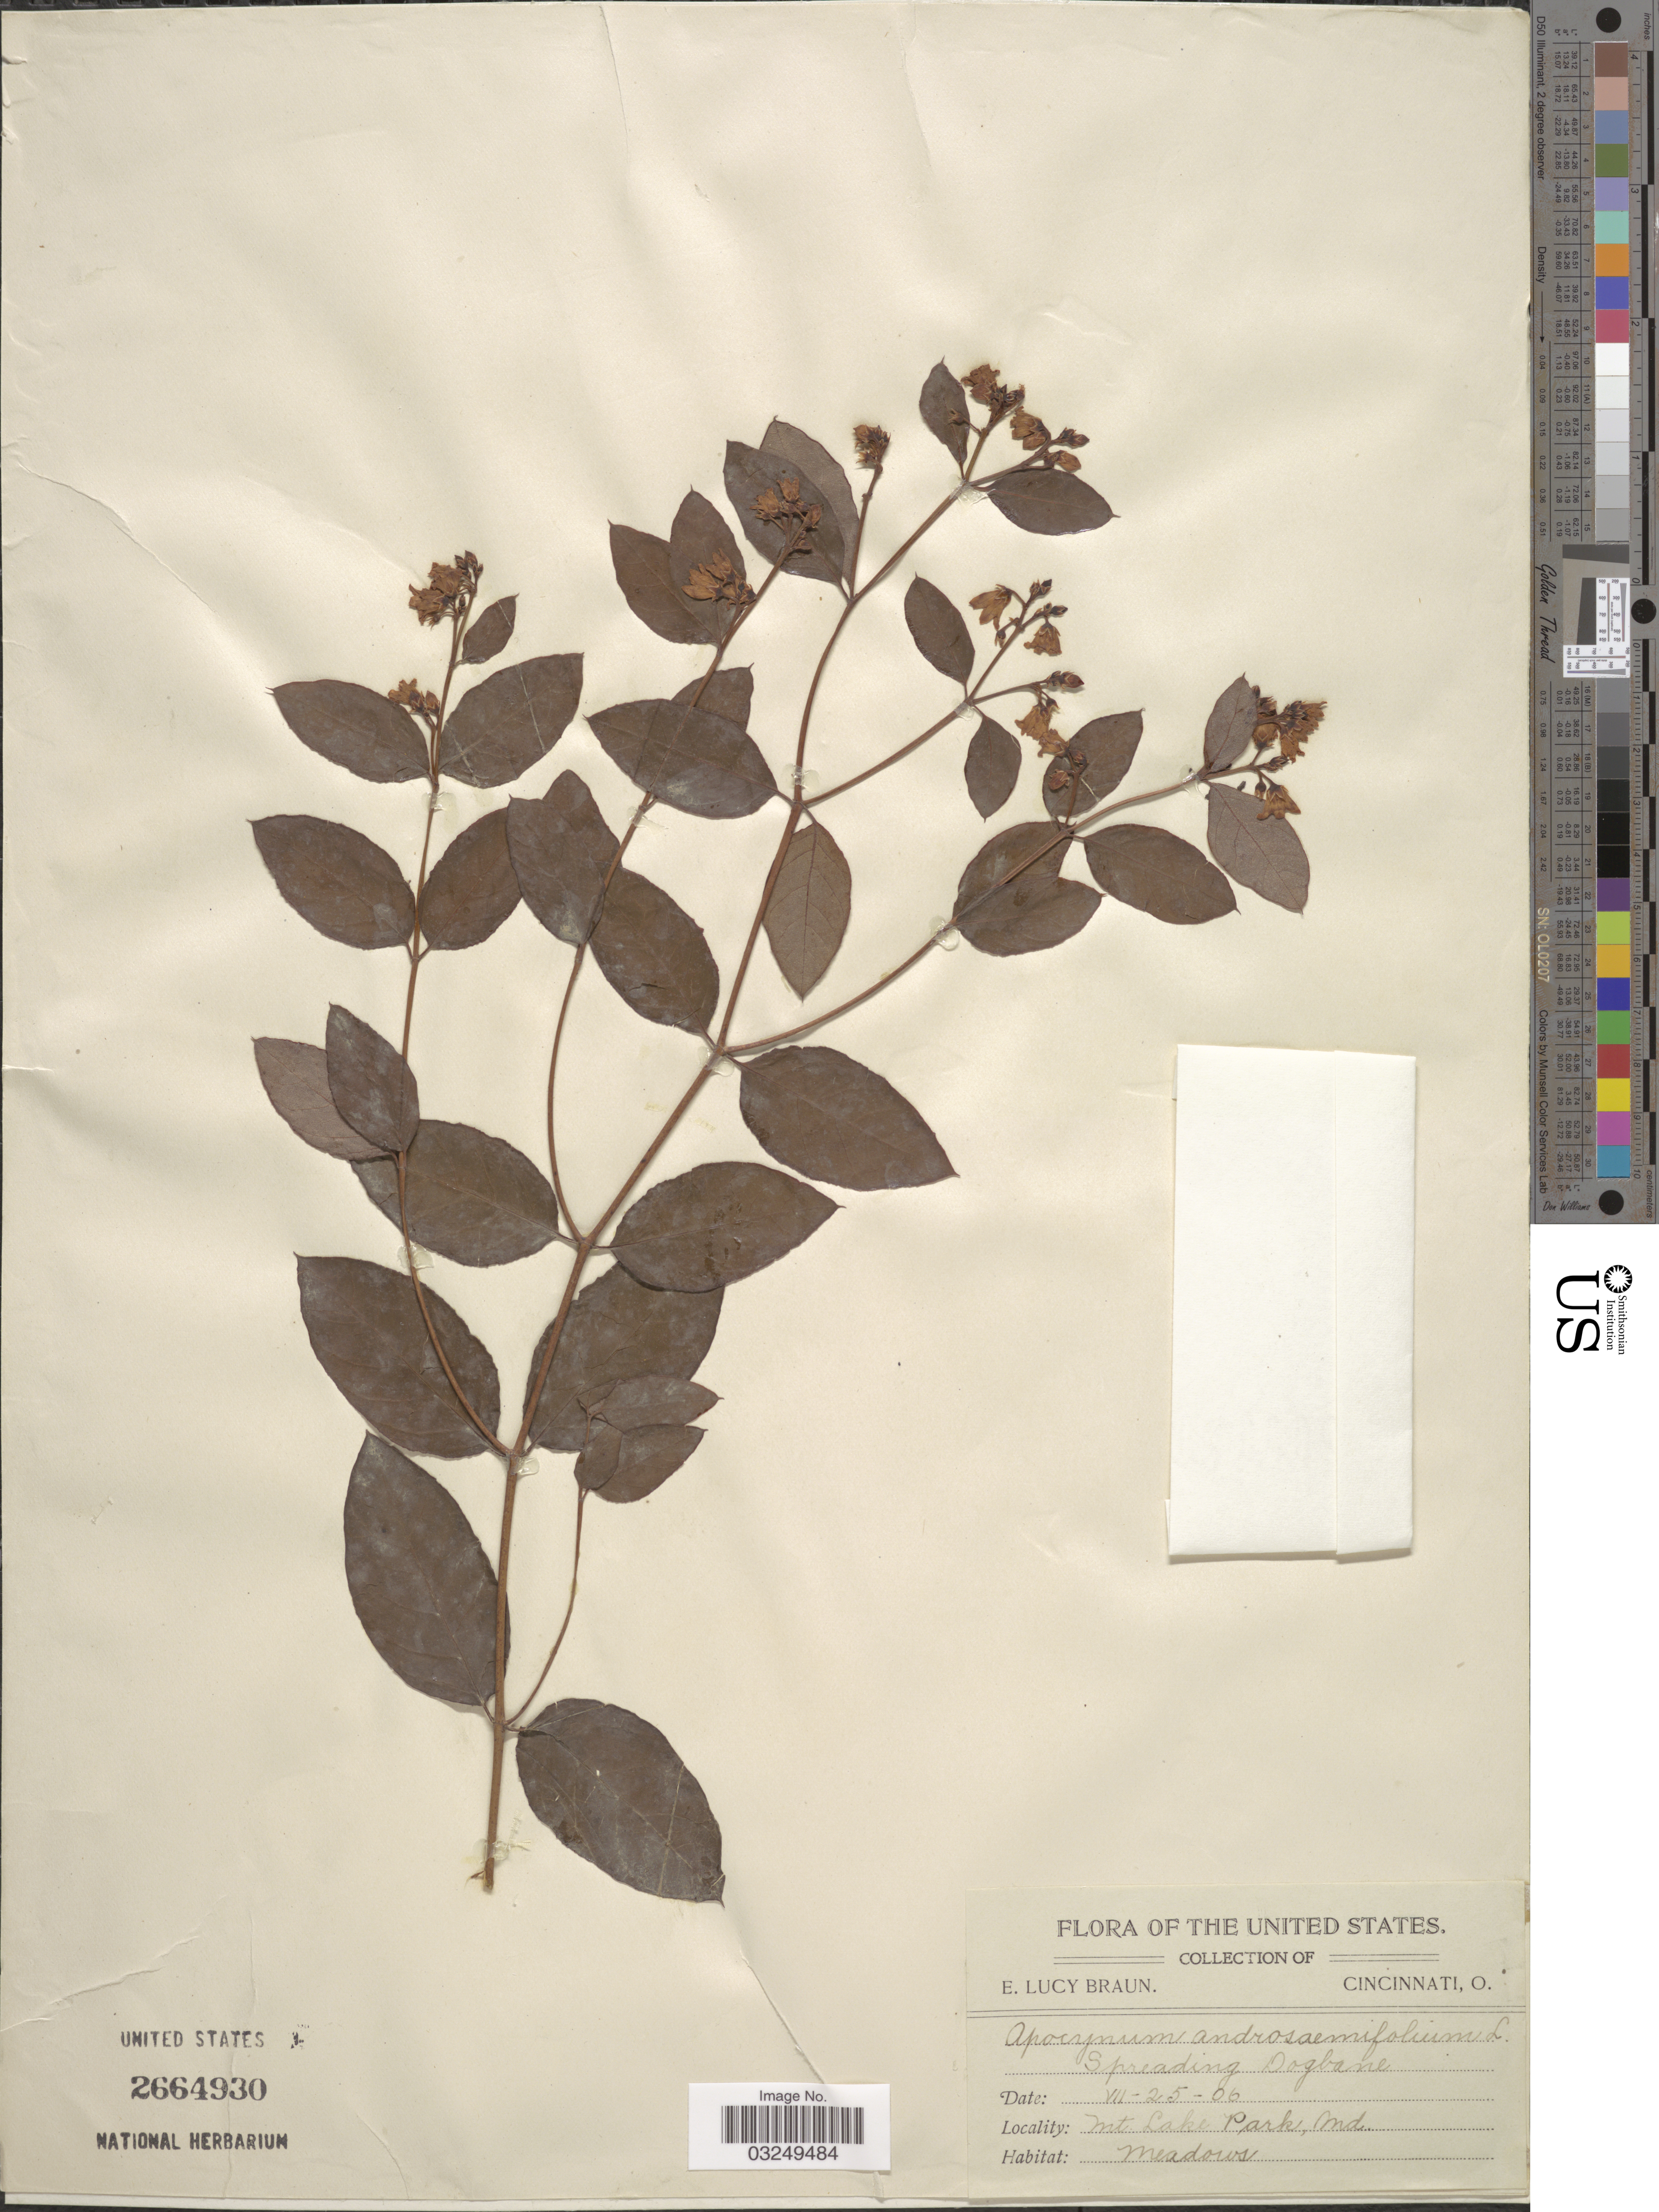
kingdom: Plantae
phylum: Tracheophyta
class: Magnoliopsida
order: Gentianales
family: Apocynaceae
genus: Apocynum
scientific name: Apocynum androsaemifolium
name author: L.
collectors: E. L. Braun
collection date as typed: Transcribed d/m/y: 25/7/6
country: United States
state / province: Maryland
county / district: Garrett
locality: Mt. Lake Park, Md.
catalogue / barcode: US 2664930